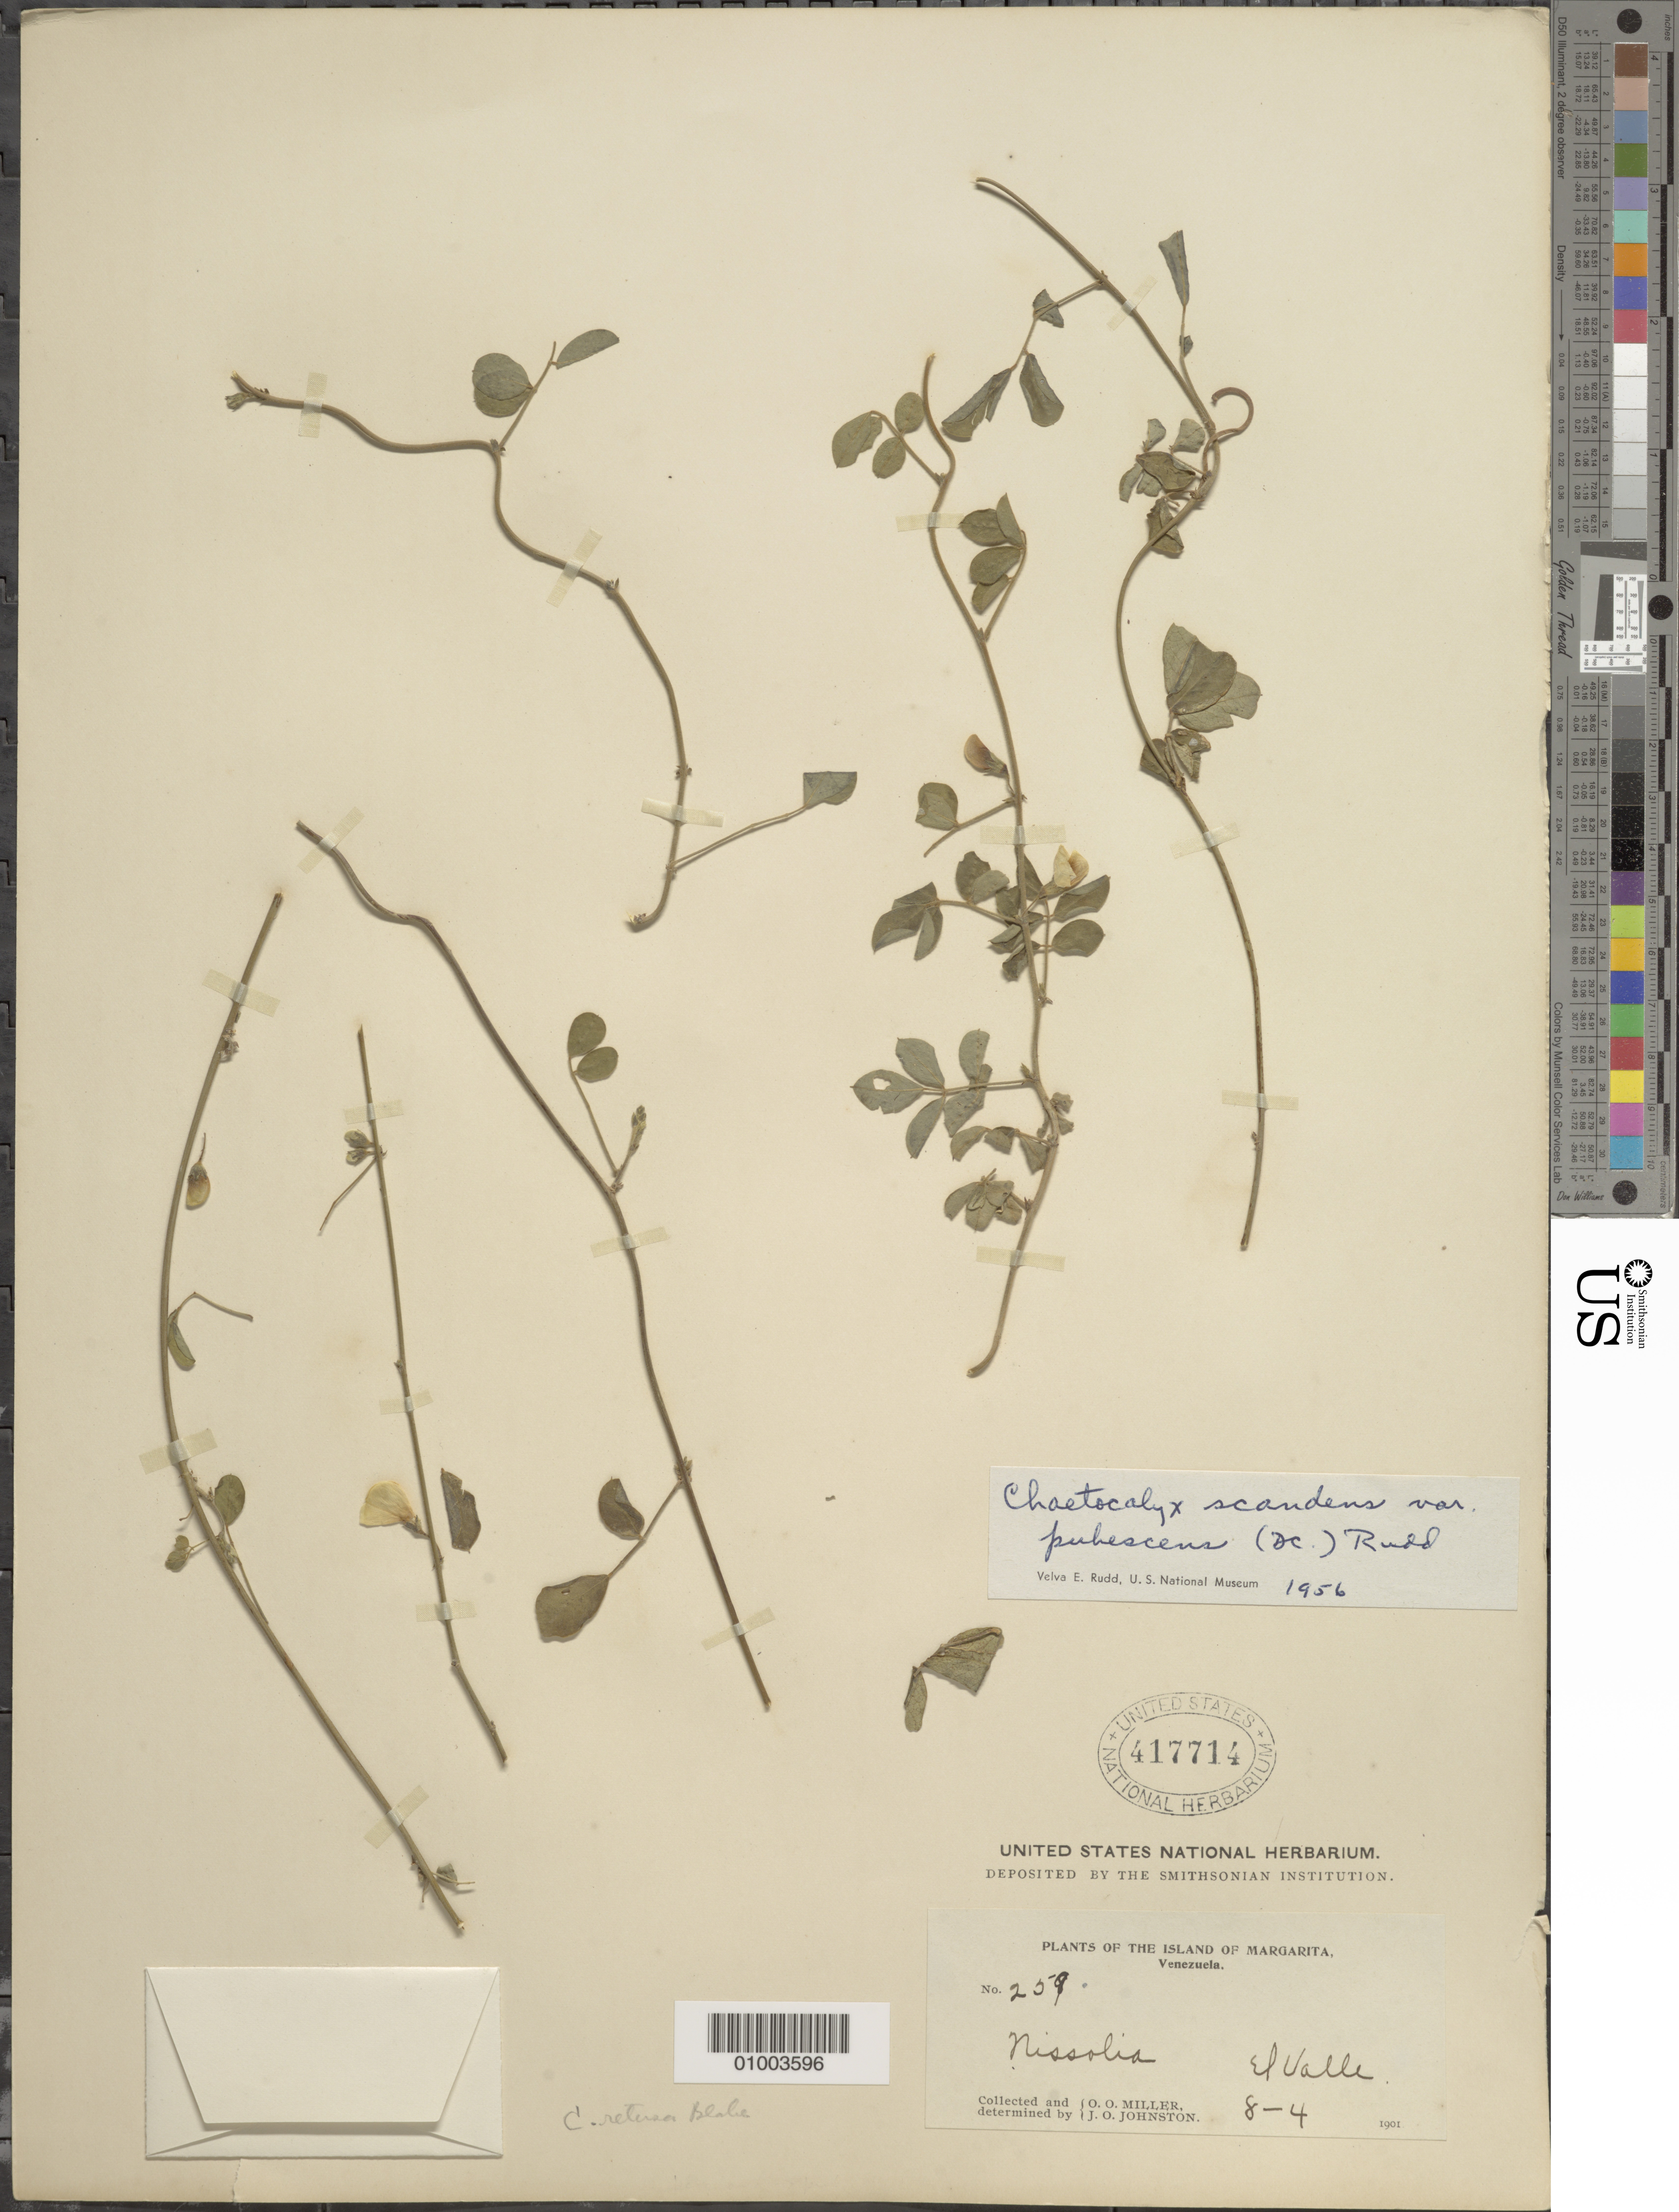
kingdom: Plantae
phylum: Tracheophyta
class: Magnoliopsida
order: Fabales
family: Fabaceae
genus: Chaetocalyx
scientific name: Chaetocalyx scandens var. pubescens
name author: (DC.) Rudd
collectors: O. O. Miller & J. Johnston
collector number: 259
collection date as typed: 08 Apr 1901 or 04 Aug 1901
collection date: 1901-04-08 or 1901-08-04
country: Venezuela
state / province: Nueva Esparta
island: Margarita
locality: El valle.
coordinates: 0 N, 0 E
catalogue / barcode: US 417714